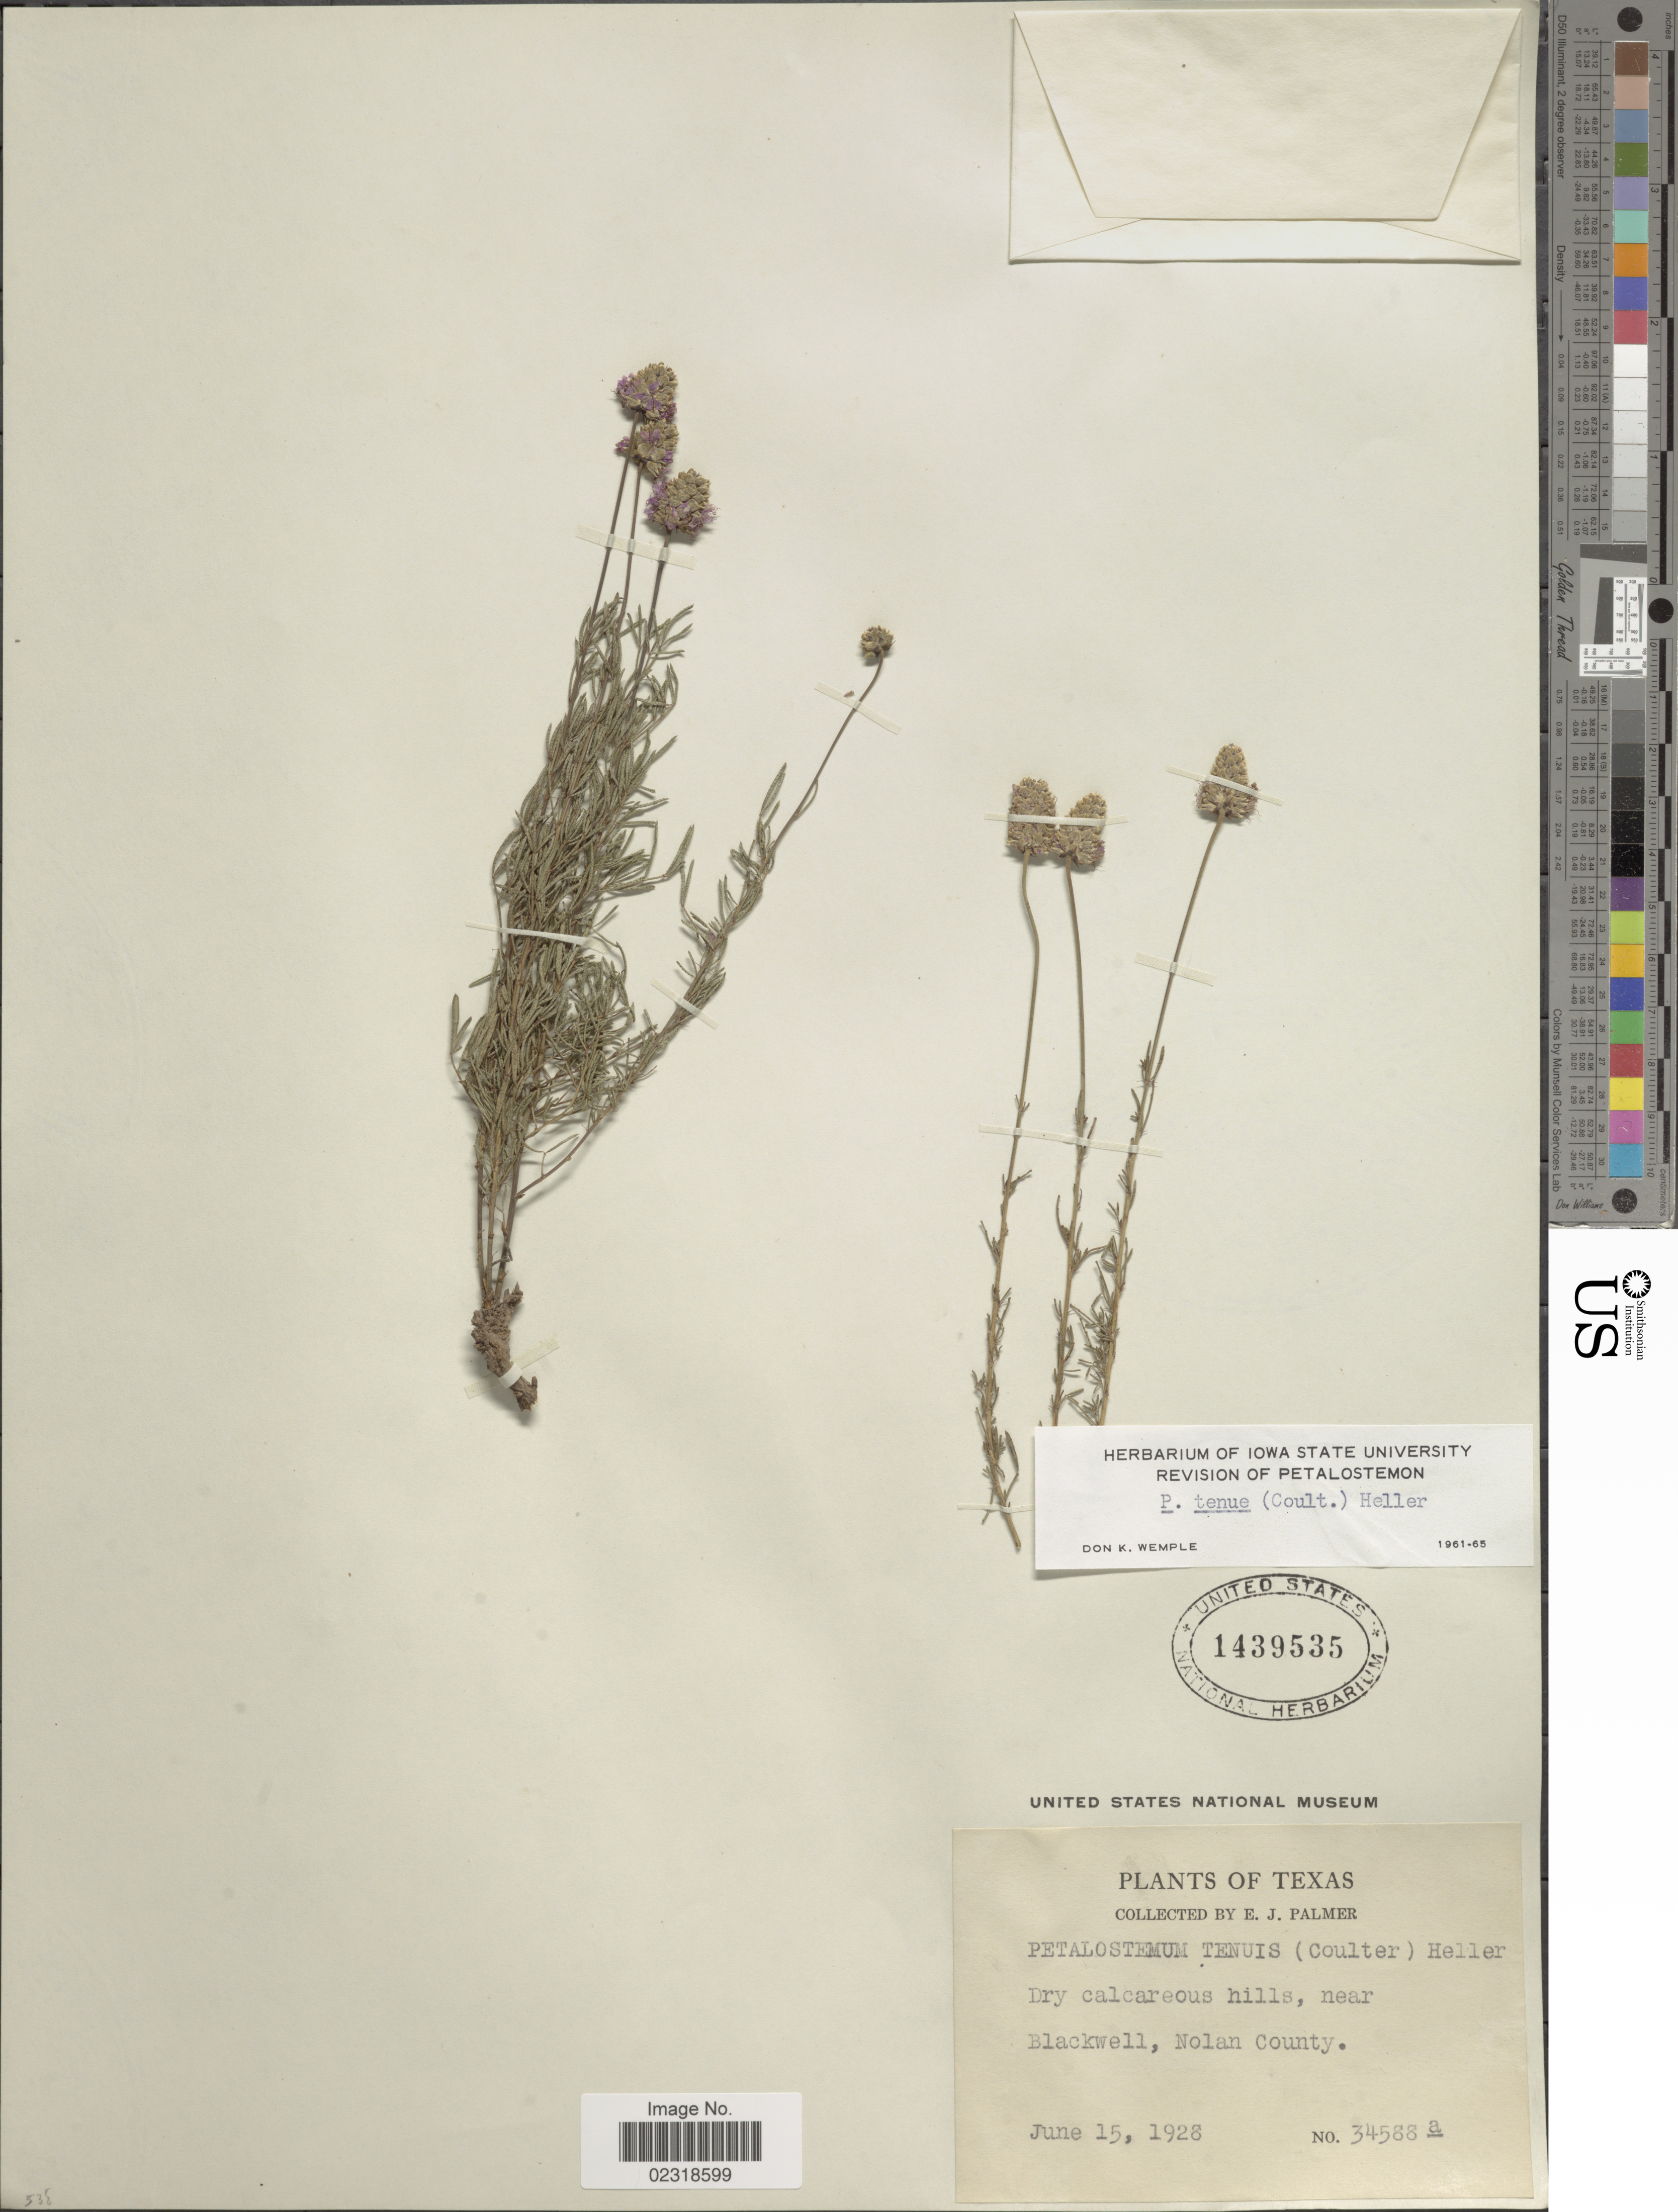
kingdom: Plantae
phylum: Tracheophyta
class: Magnoliopsida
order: Fabales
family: Fabaceae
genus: Dalea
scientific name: Dalea tenuis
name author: (J.M. Coult.) Shinners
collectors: E. J. Palmer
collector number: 34588a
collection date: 1928-06-15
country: United States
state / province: Texas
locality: Dry calcareous hills, near Blackwell, Nolan County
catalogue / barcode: US 1439535